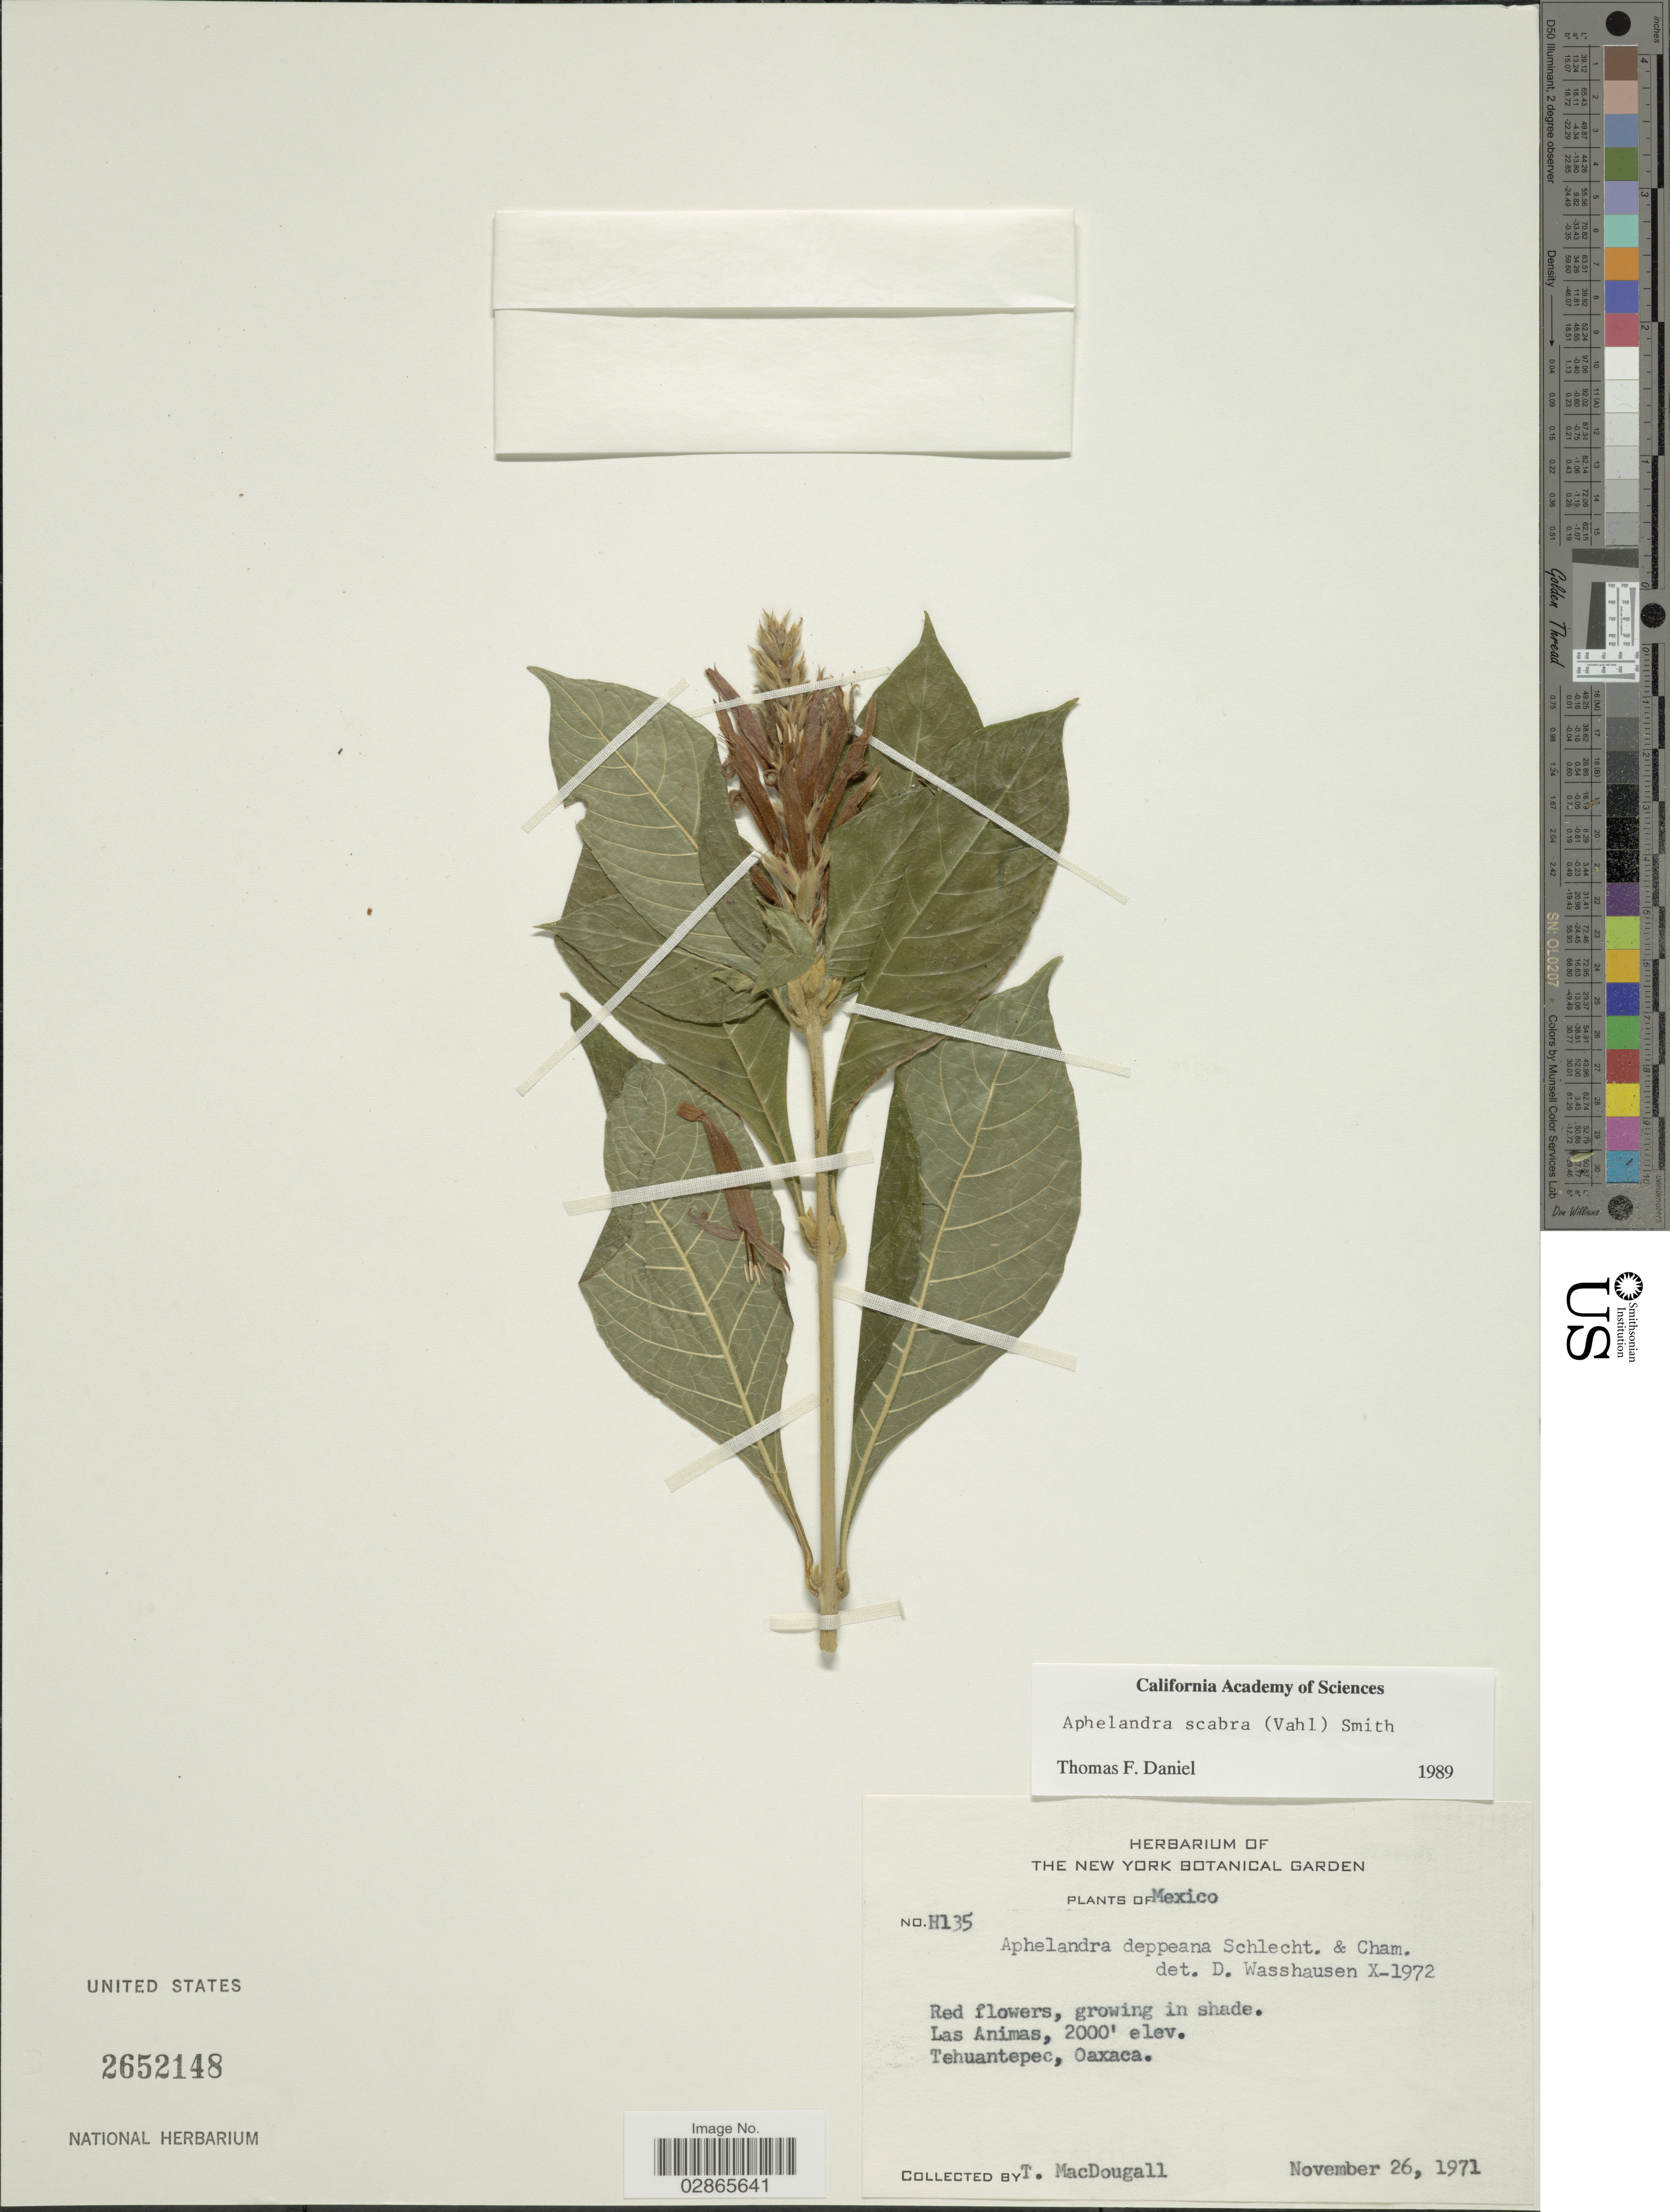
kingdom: Plantae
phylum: Tracheophyta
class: Magnoliopsida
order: Lamiales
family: Acanthaceae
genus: Aphelandra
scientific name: Aphelandra deppeana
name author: Schltdl. & Cham.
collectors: T. B. MacDougall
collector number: H135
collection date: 1971-11-26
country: Mexico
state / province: Oaxaca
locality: Las Animas, Tehuantepec.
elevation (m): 2000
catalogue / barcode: US 2652148